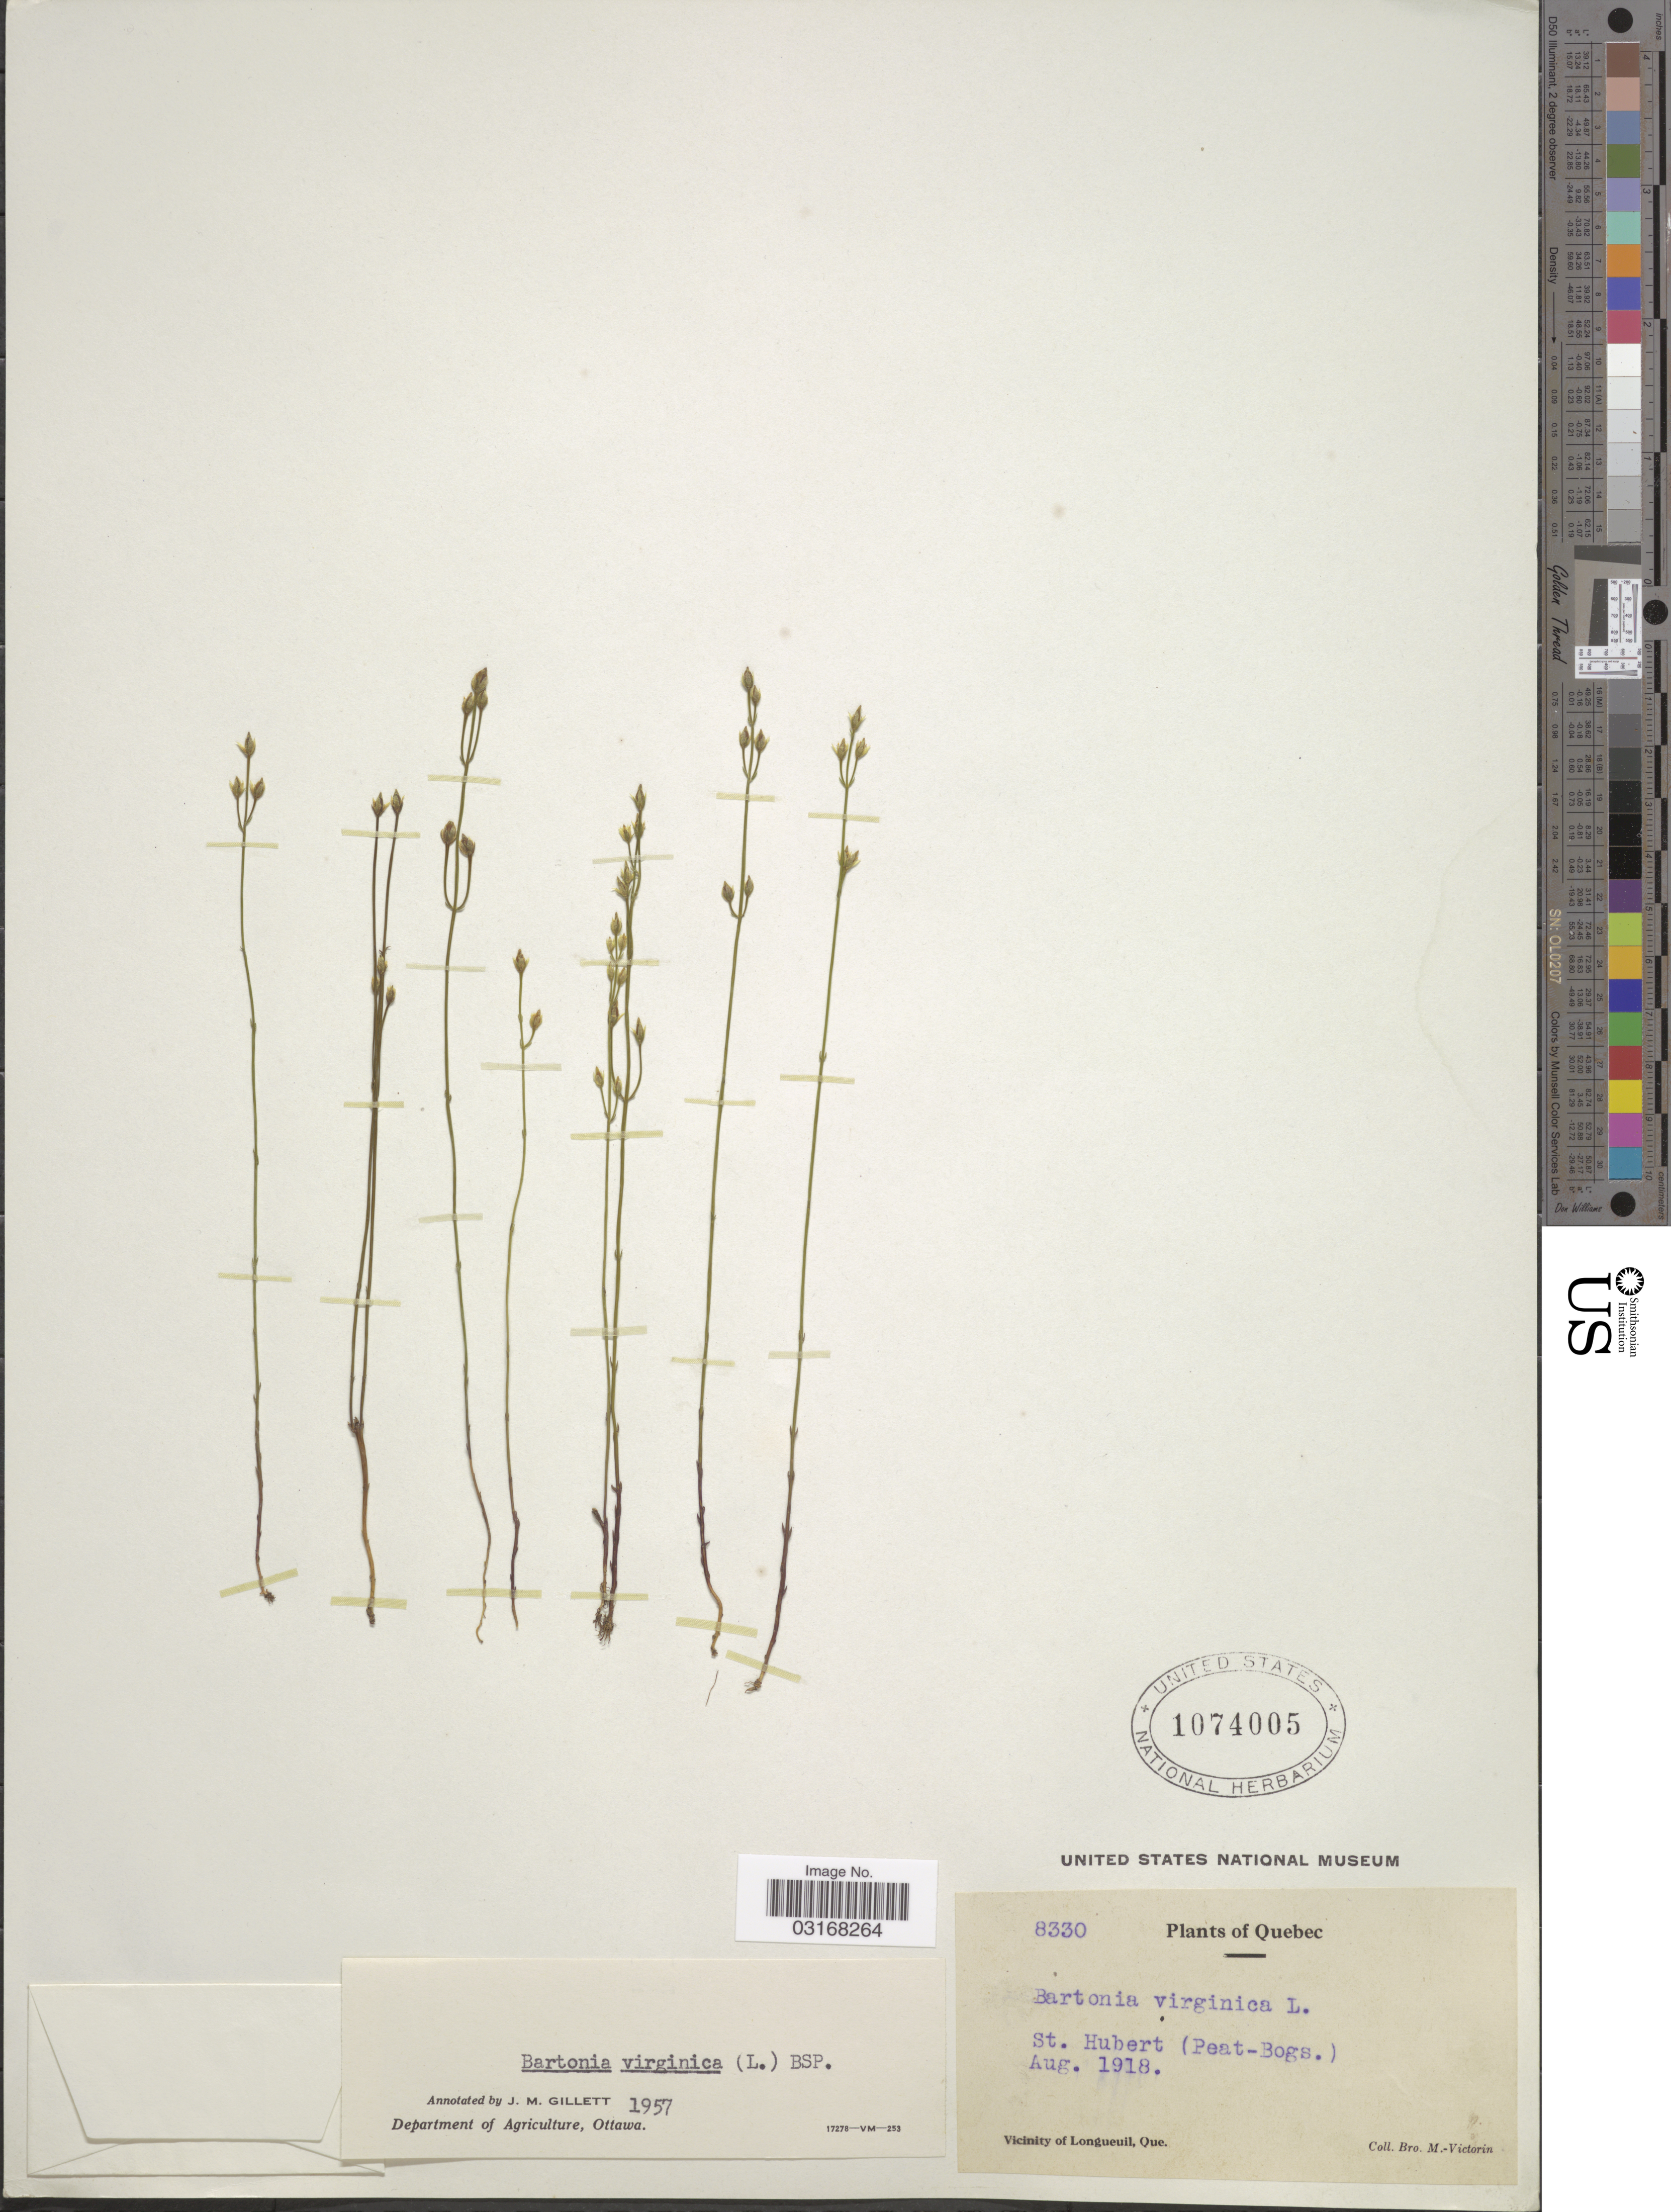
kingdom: Plantae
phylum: Tracheophyta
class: Magnoliopsida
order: Gentianales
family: Gentianaceae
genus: Bartonia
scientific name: Bartonia virginica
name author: (L.) Britton, Stearns & Poggenb.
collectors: Fr. Marie-Victorin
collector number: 8330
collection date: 1918-08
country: Canada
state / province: Quebec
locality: St. Hubert (Peat-Bogs.). Vicinity of Longueuil, Que.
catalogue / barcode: US 1074005